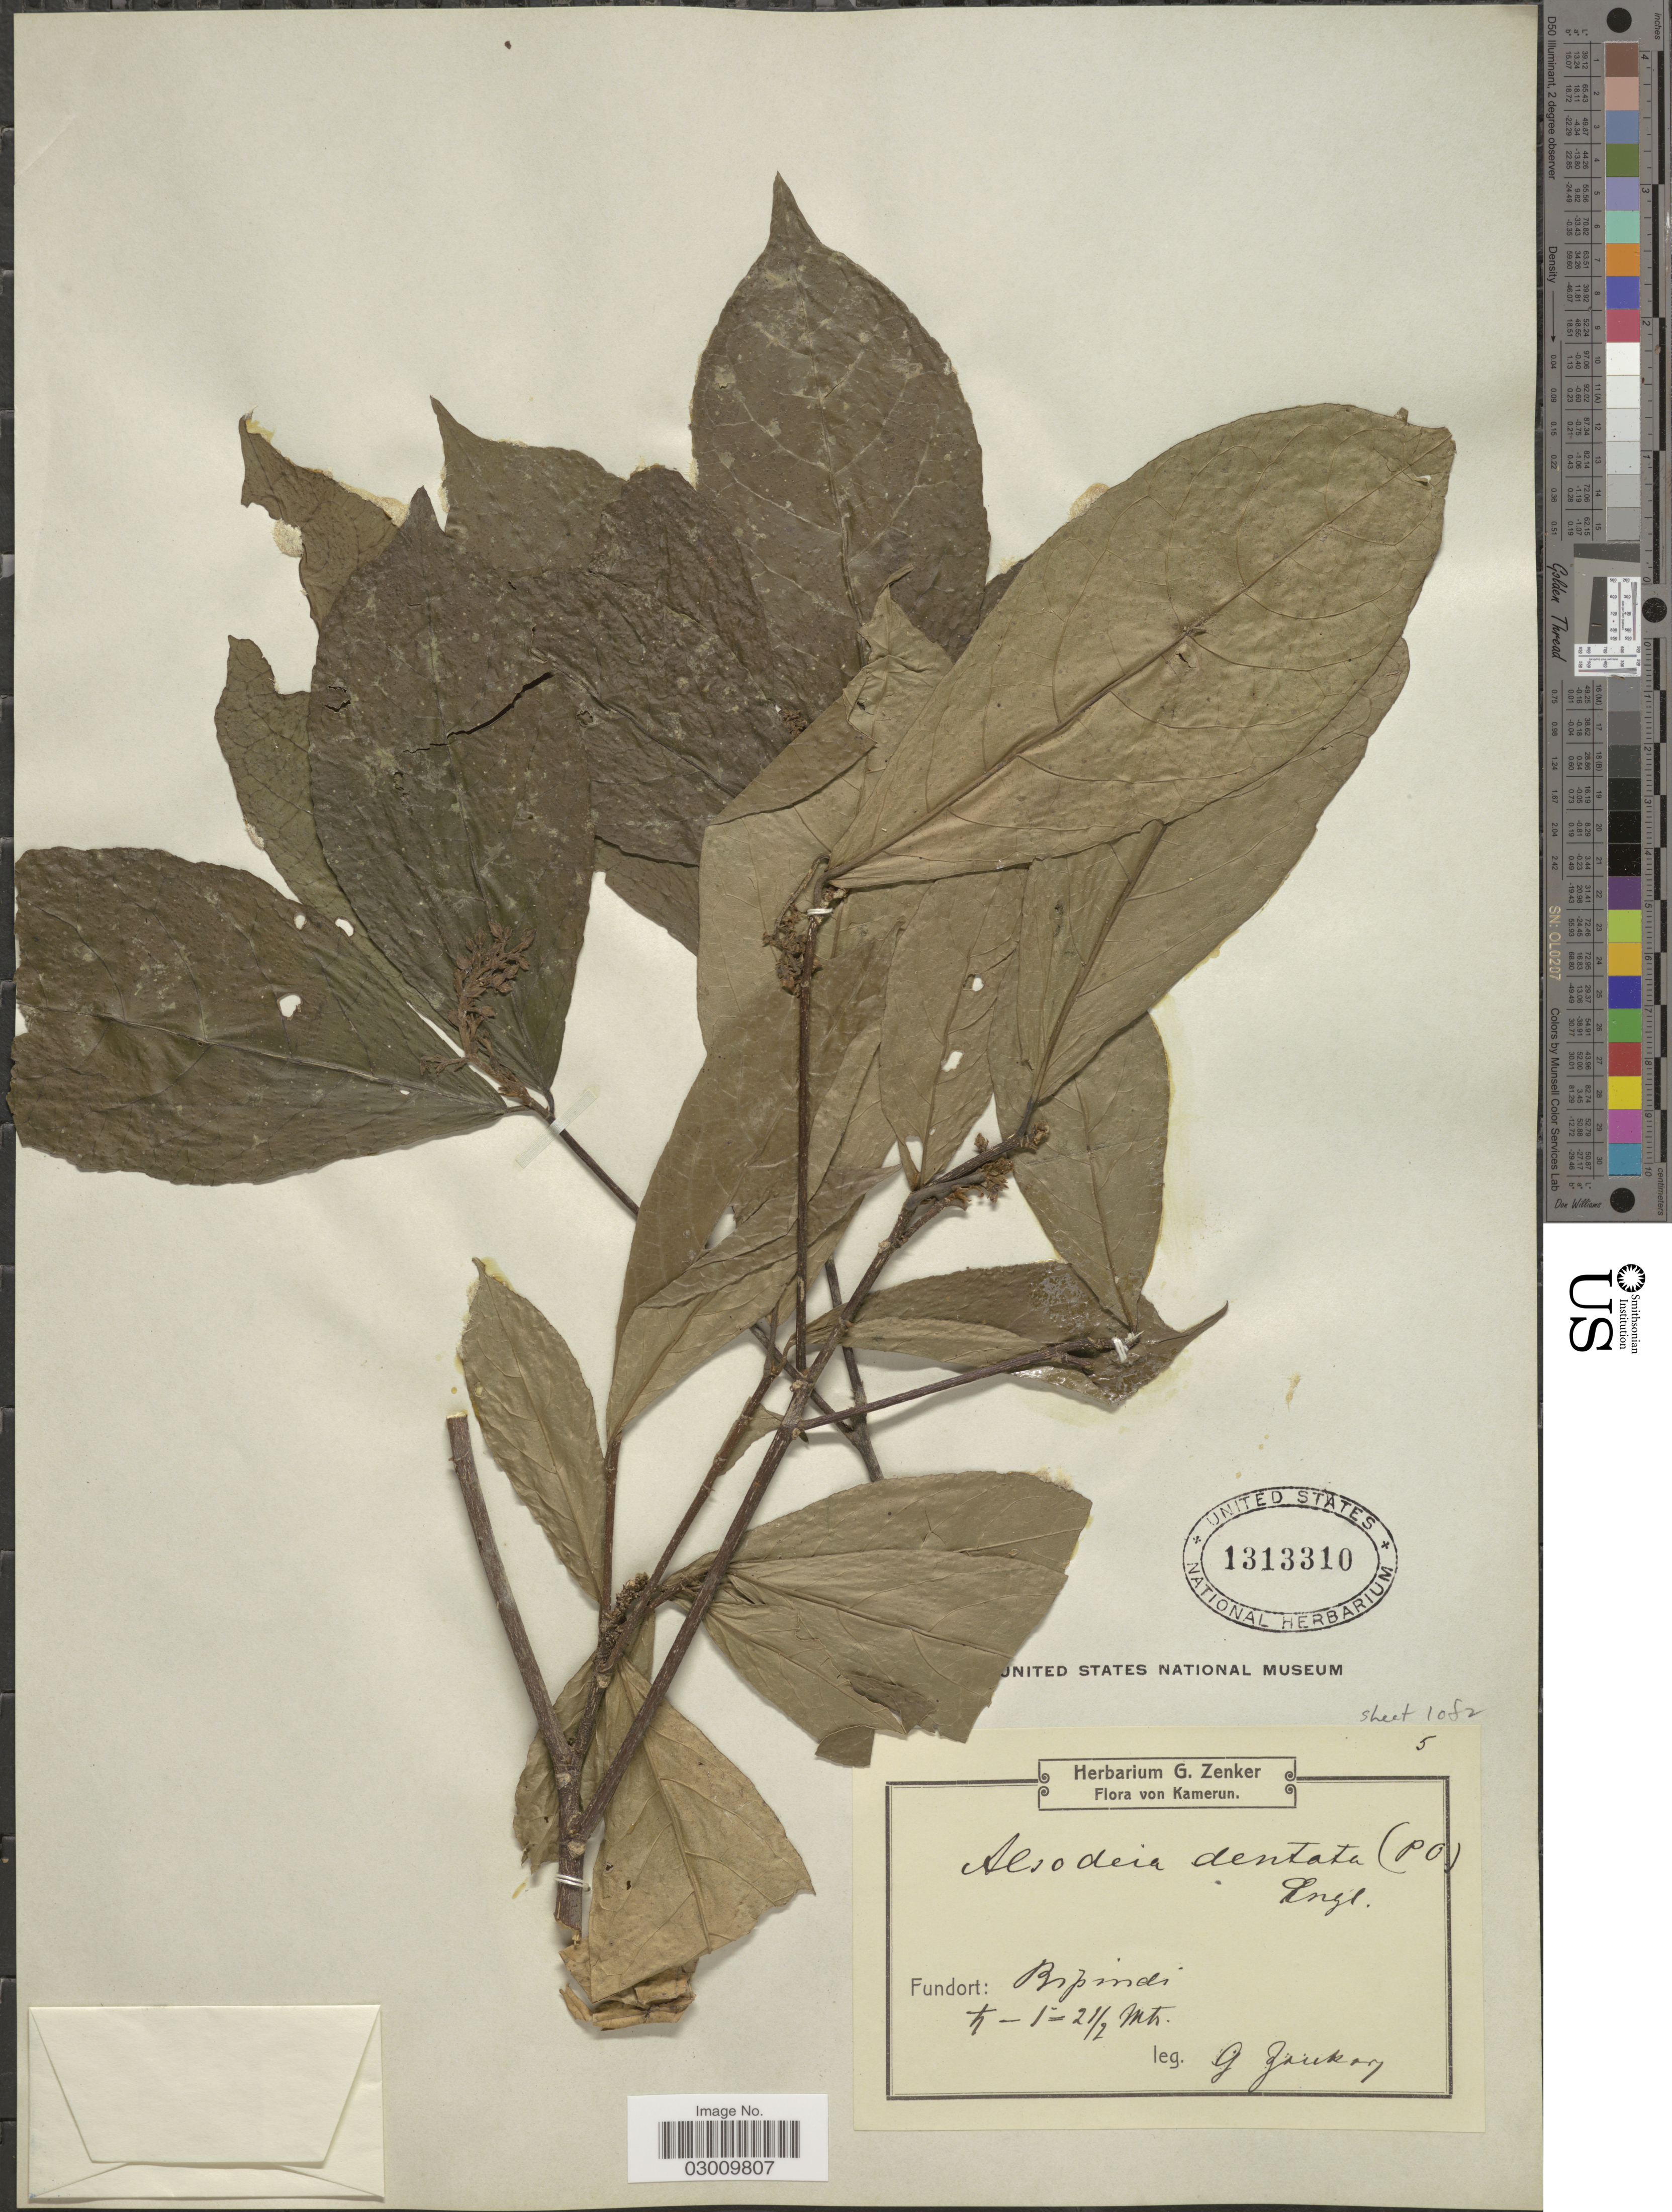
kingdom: Plantae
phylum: Tracheophyta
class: Magnoliopsida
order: Malpighiales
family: Violaceae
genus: Rinorea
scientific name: Rinorea dentata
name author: (P. Beauv.) Kuntze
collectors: G. A. Zenker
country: Cameroon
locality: Kamerun. Bipindi. 5 [interpreted]-1-2½ mts.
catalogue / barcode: US 1313310